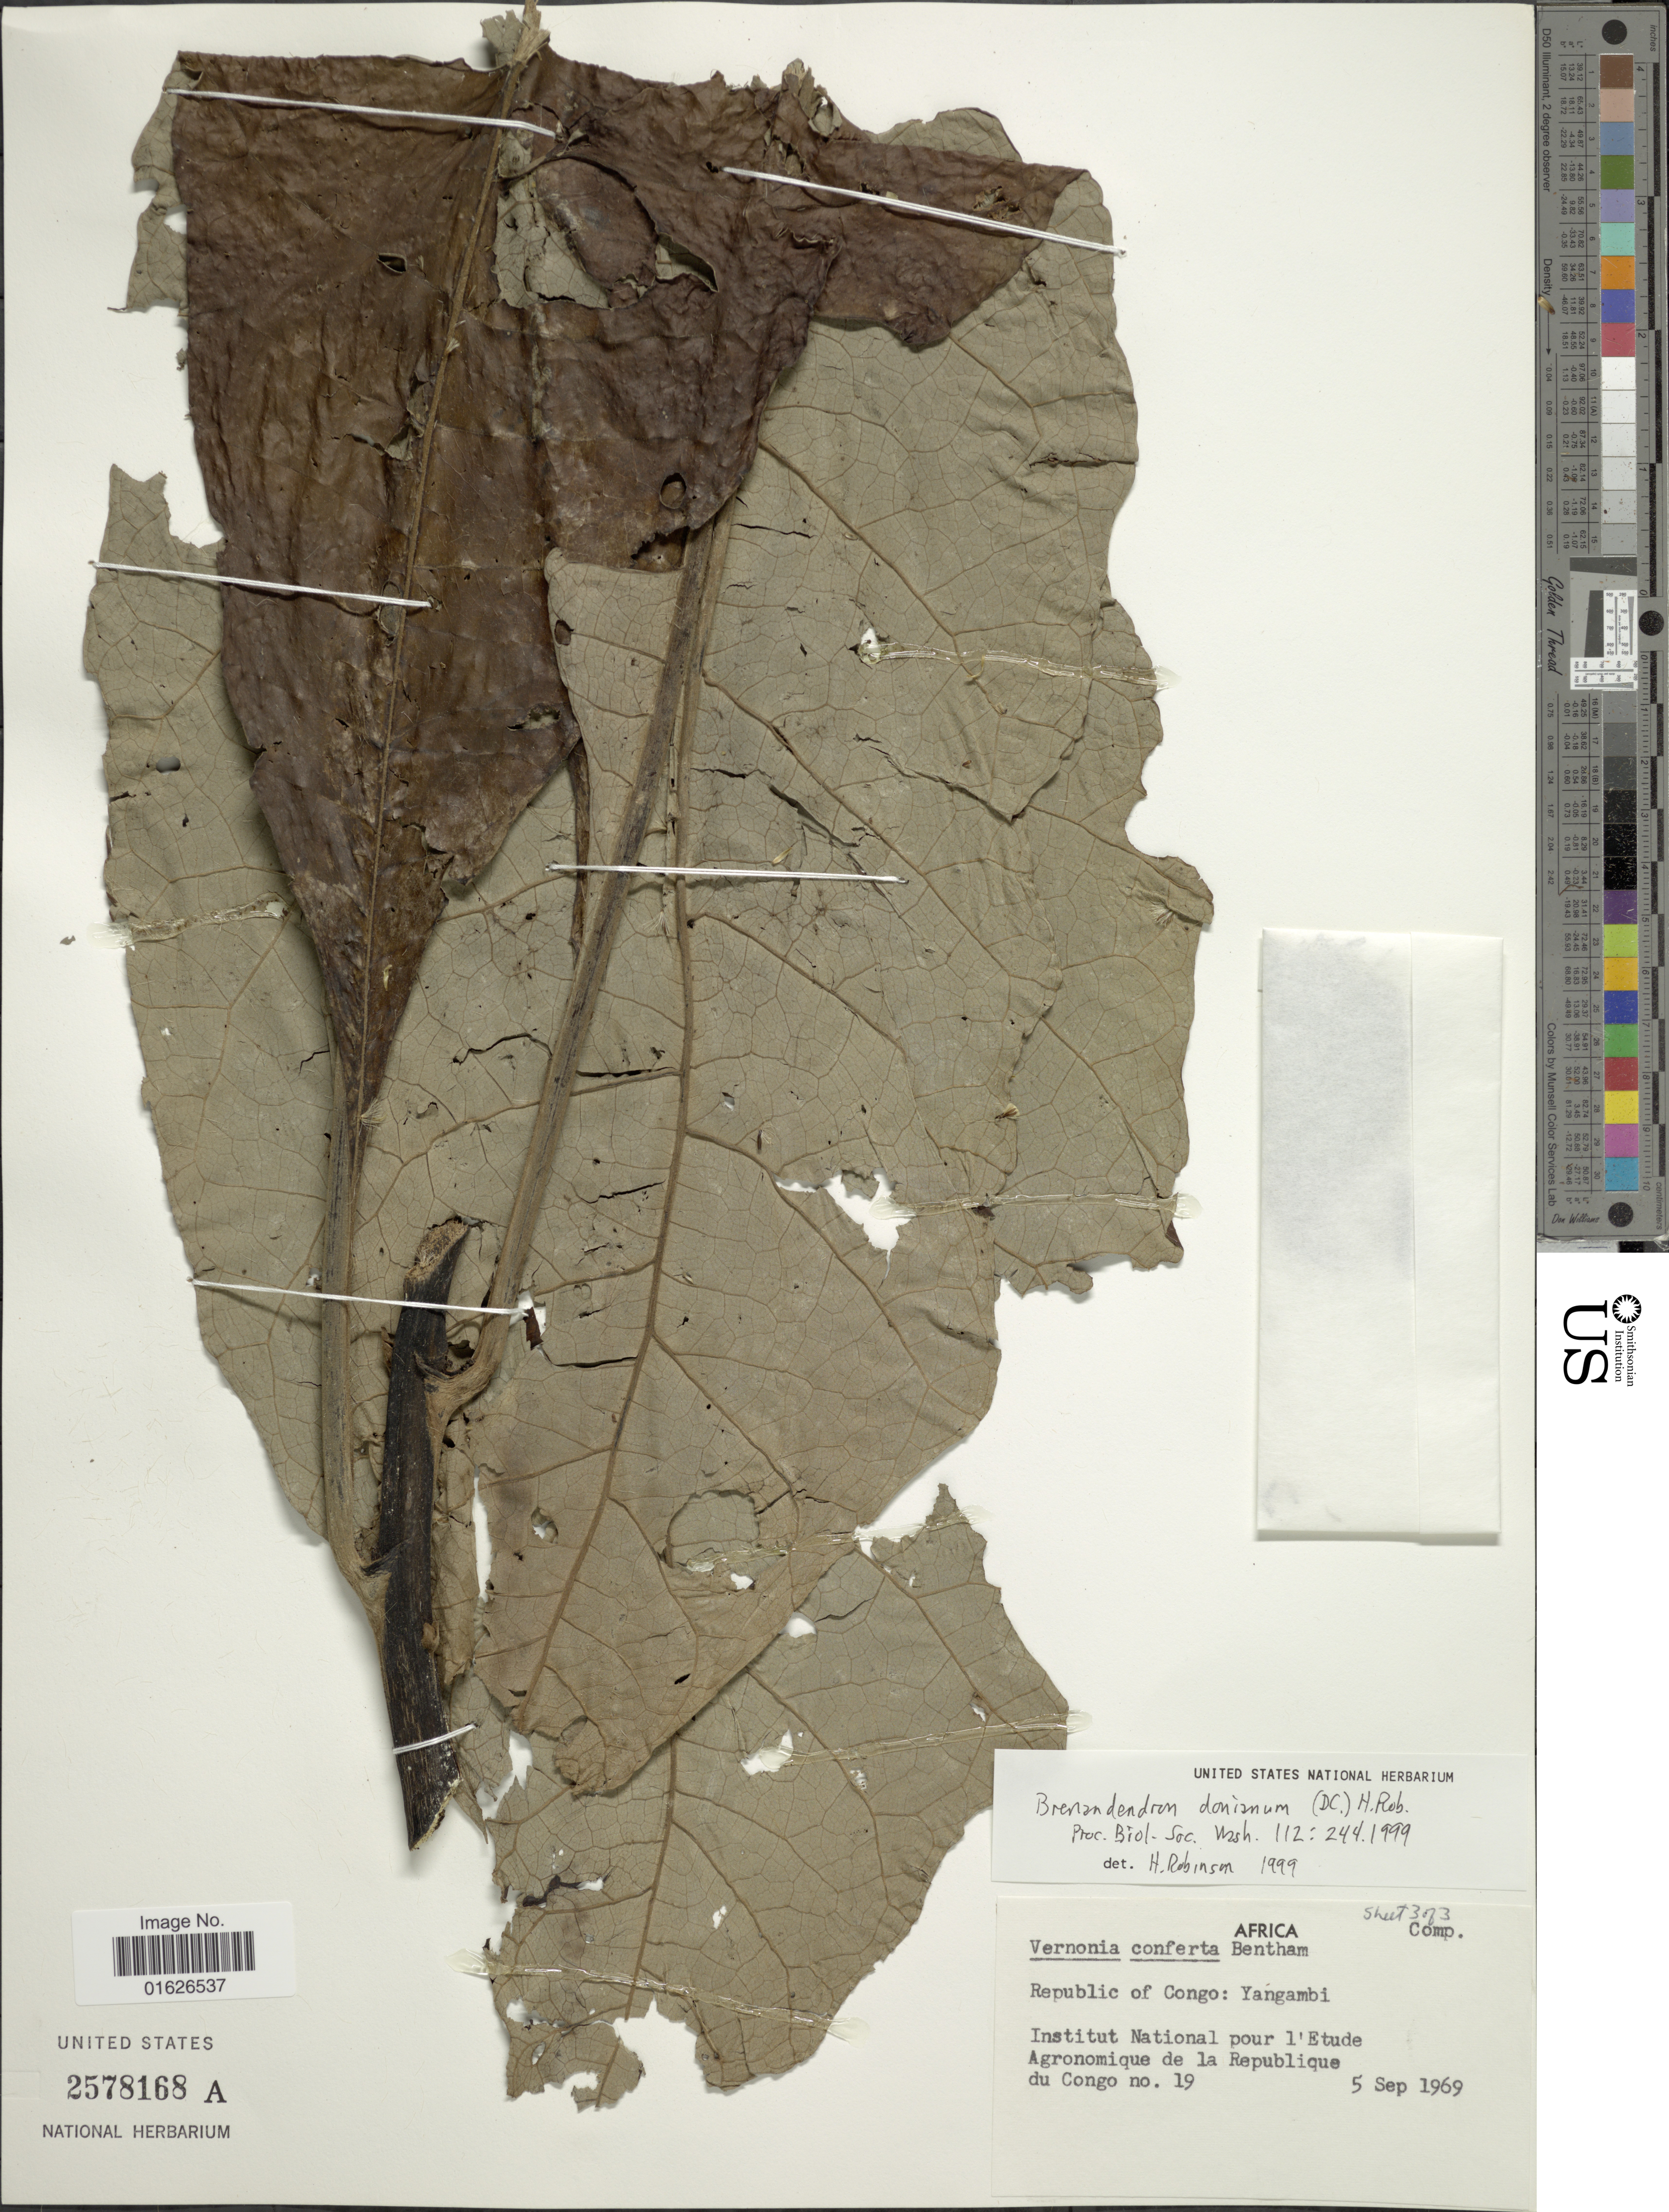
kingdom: Plantae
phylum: Tracheophyta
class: Magnoliopsida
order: Asterales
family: Asteraceae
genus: Brenandendron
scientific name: Brenandendron donianum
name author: (DC.) H. Rob.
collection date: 1969-09-05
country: Congo, Republic of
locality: Republic of Congo: Yangambi.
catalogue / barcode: US 2578168A